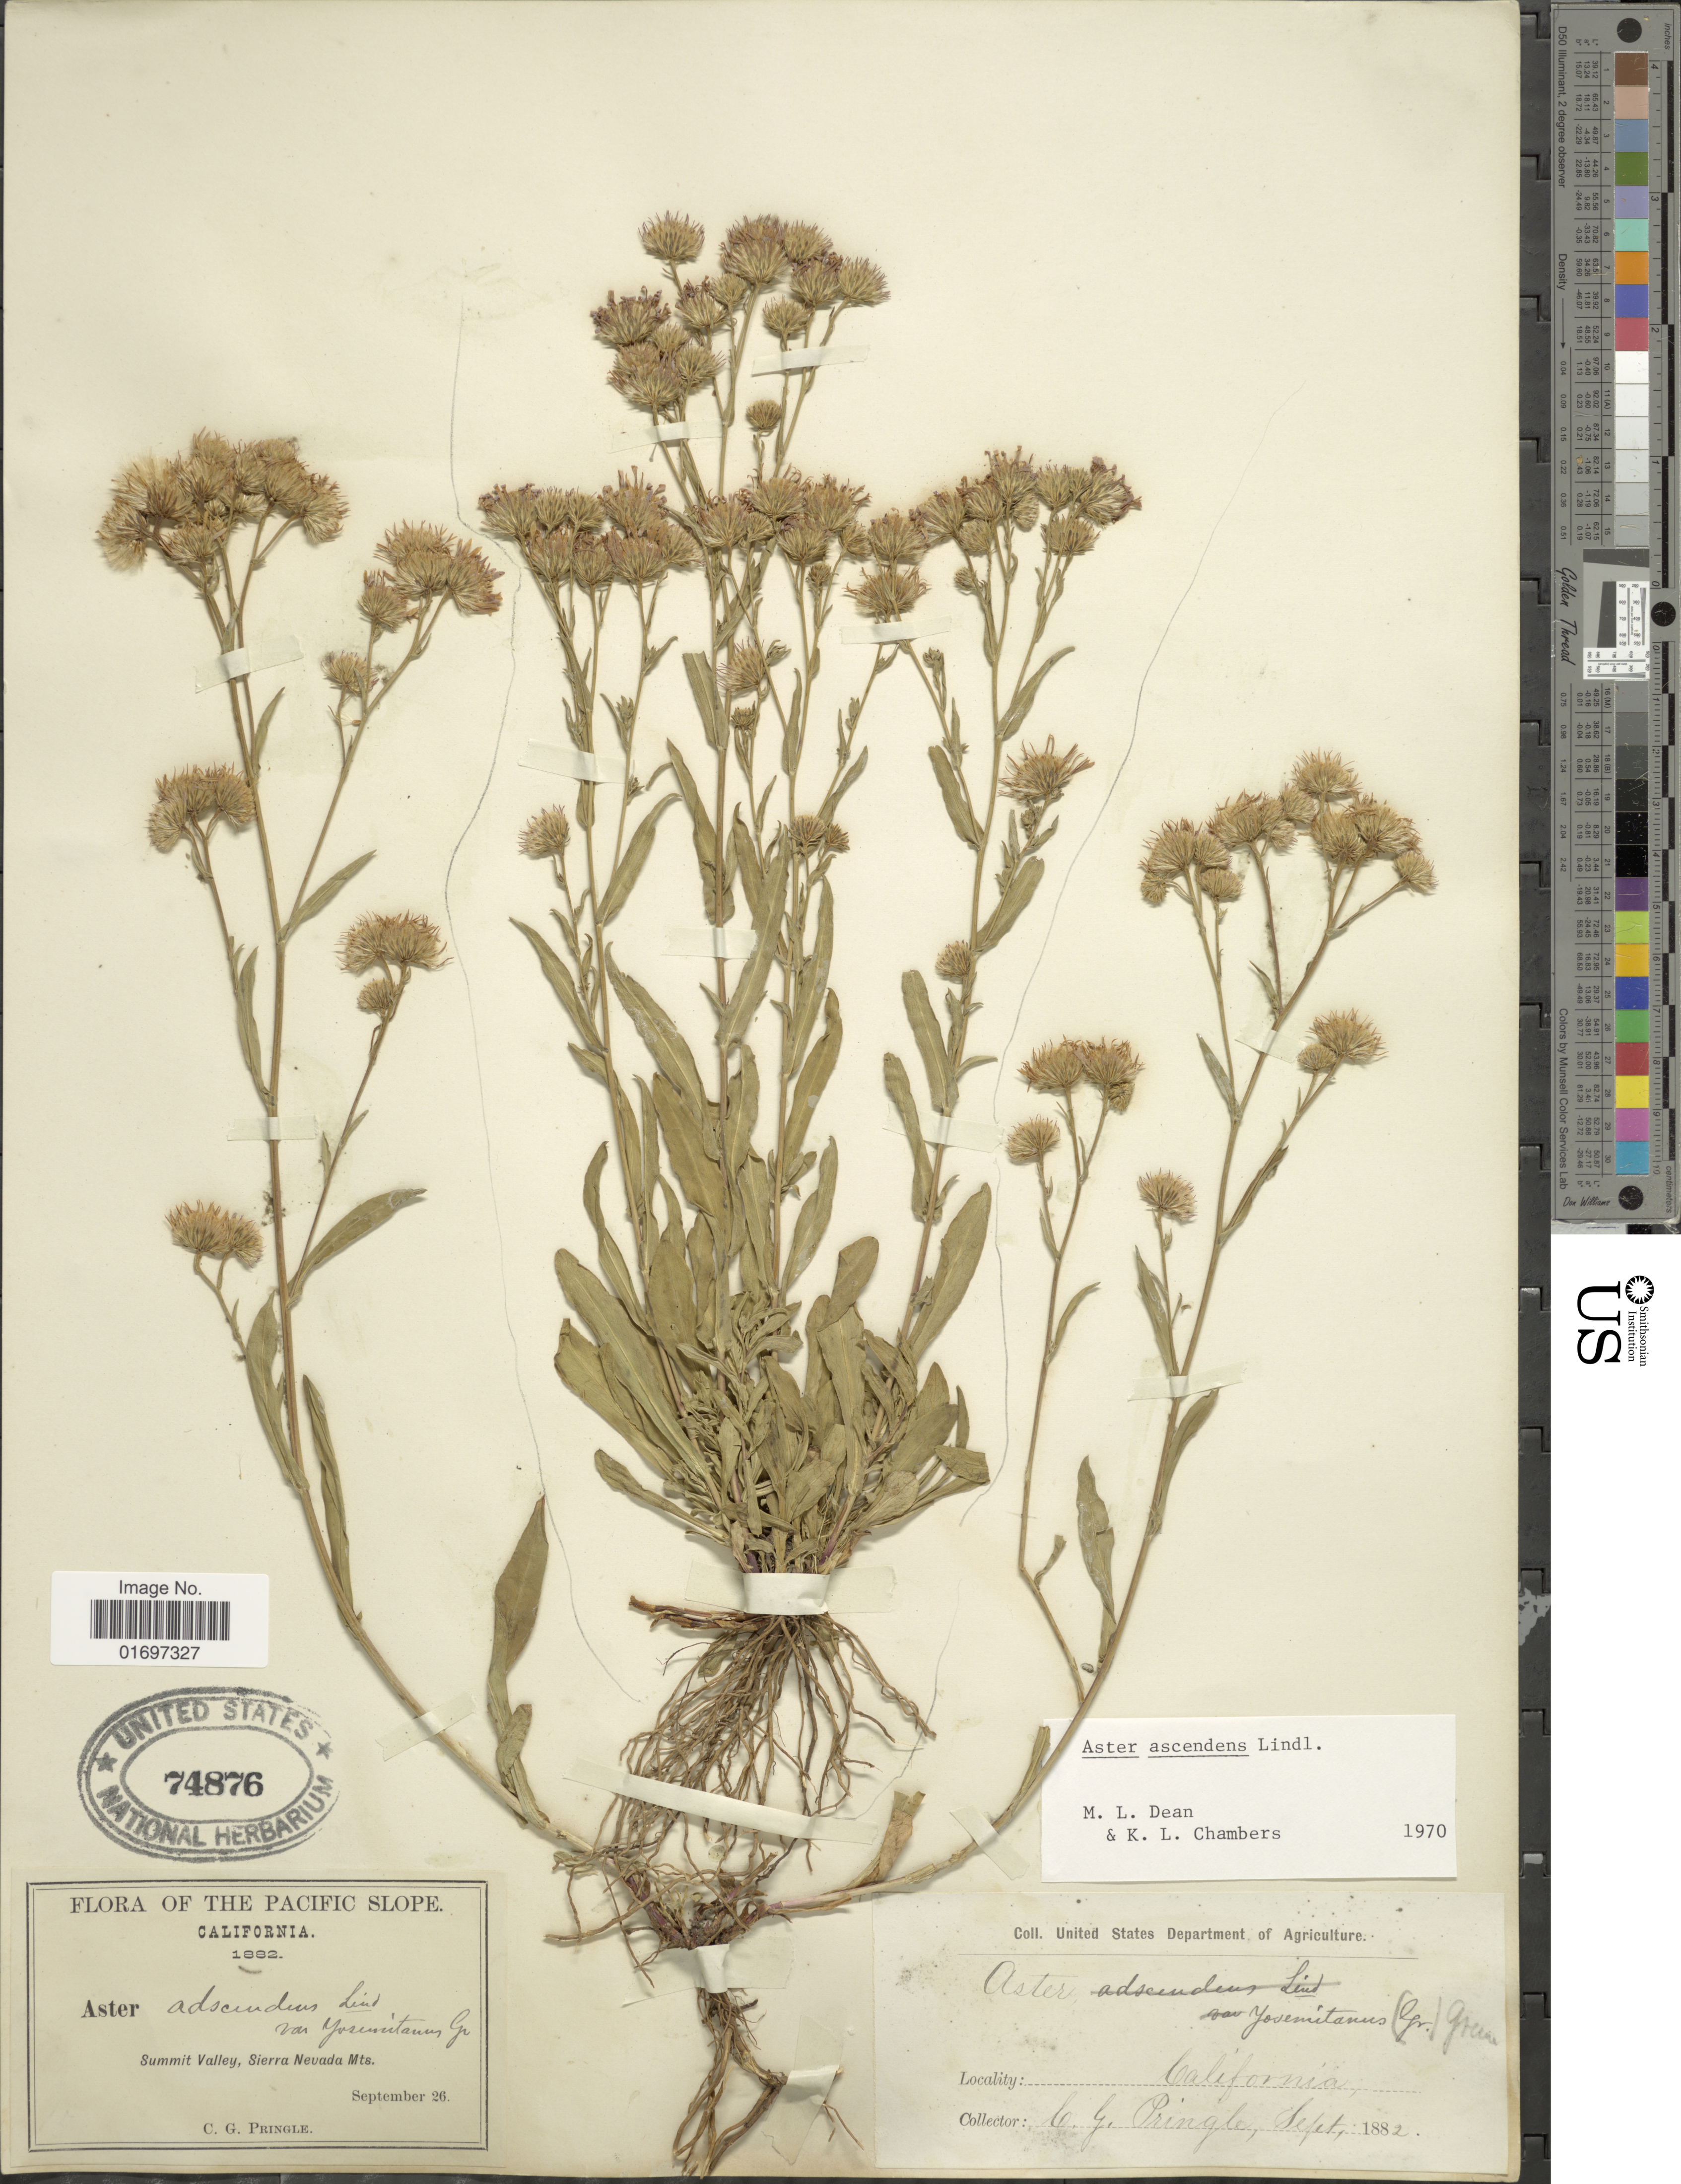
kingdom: Plantae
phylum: Tracheophyta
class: Magnoliopsida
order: Asterales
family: Asteraceae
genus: Symphyotrichum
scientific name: Symphyotrichum ascendens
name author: (Lindl.) G.L. Nesom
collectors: C. G. Pringle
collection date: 1882-09-26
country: United States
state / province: California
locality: Pacific Slope. California. Summit Valley, Sierra Nevada Mts.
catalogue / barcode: US 74876